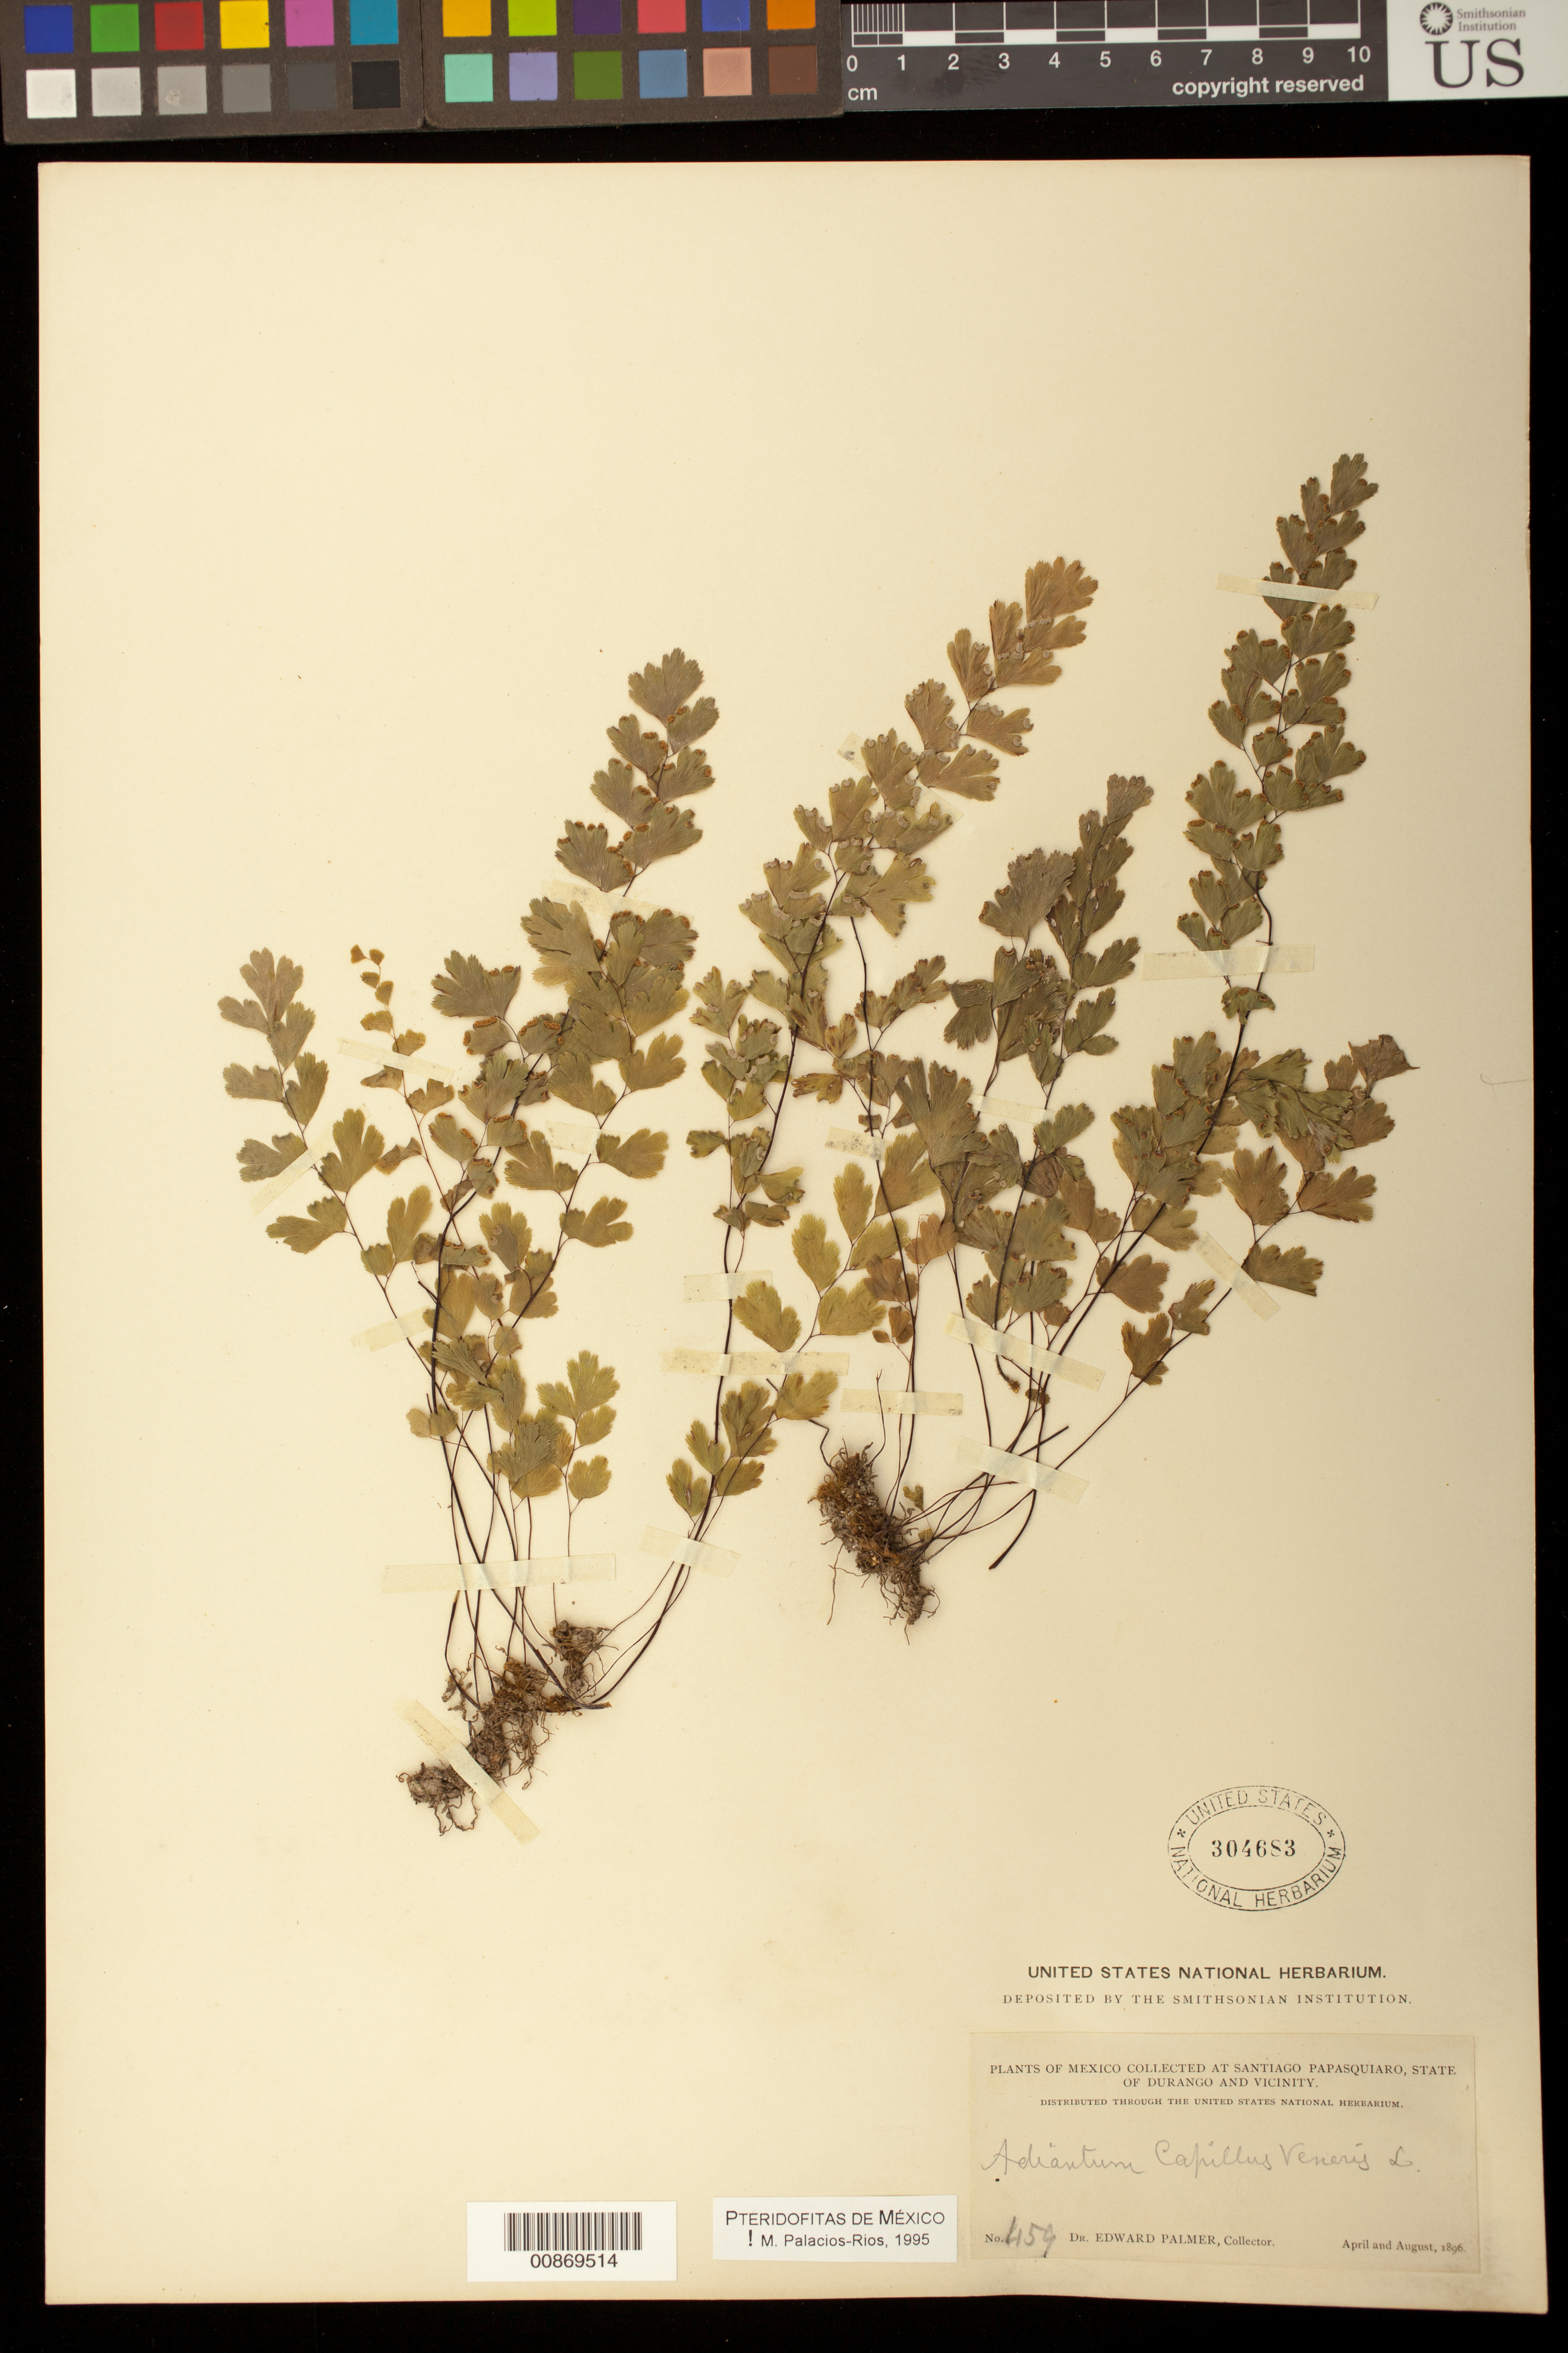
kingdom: Plantae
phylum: Tracheophyta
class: Polypodiopsida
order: Polypodiales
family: Pteridaceae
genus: Adiantum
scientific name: Adiantum capillus-veneris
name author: L.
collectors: E. Palmer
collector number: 459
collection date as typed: Apr 1896 to -- Aug 1896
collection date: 1896-04/1896-08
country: Mexico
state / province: Durango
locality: Santiago Papasquiaro, Durango and vicinity.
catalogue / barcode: US 304683